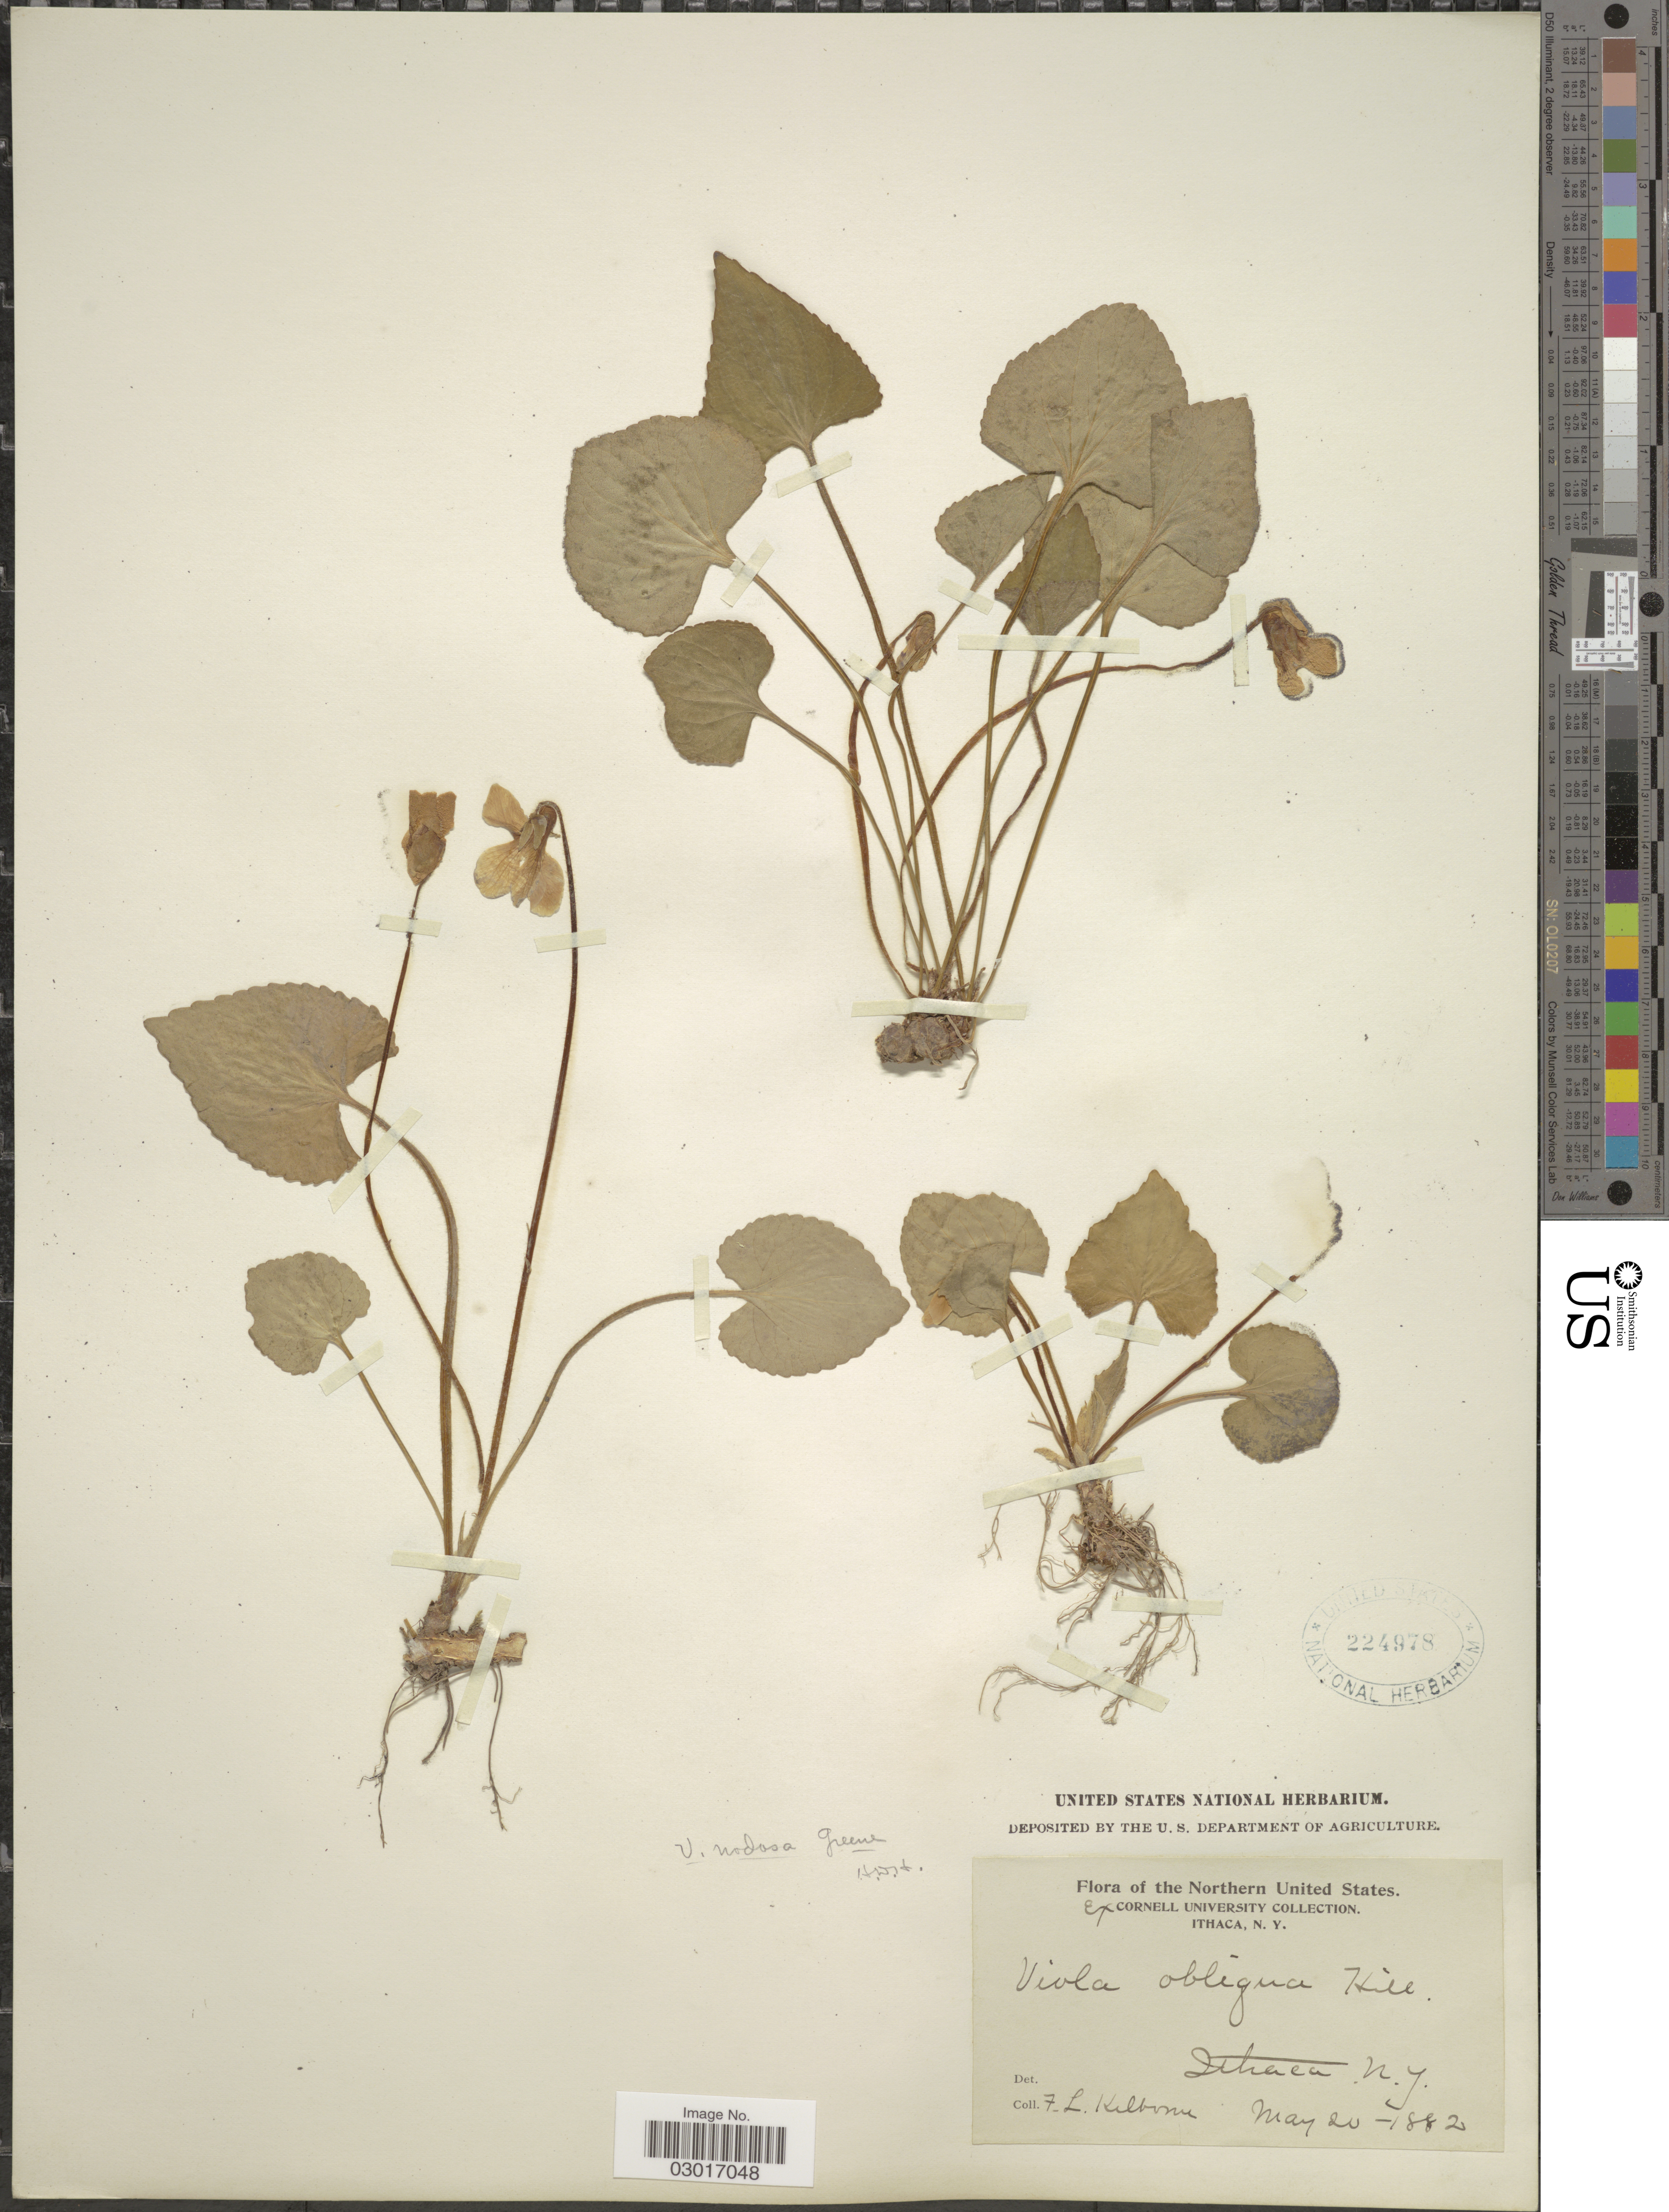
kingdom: Plantae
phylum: Tracheophyta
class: Magnoliopsida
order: Malpighiales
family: Violaceae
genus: Viola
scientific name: Viola sororia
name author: Willd.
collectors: F. L. Kilborne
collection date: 1882-05-20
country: United States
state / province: New York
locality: Northern United States. Ithaca.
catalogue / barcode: US 224978